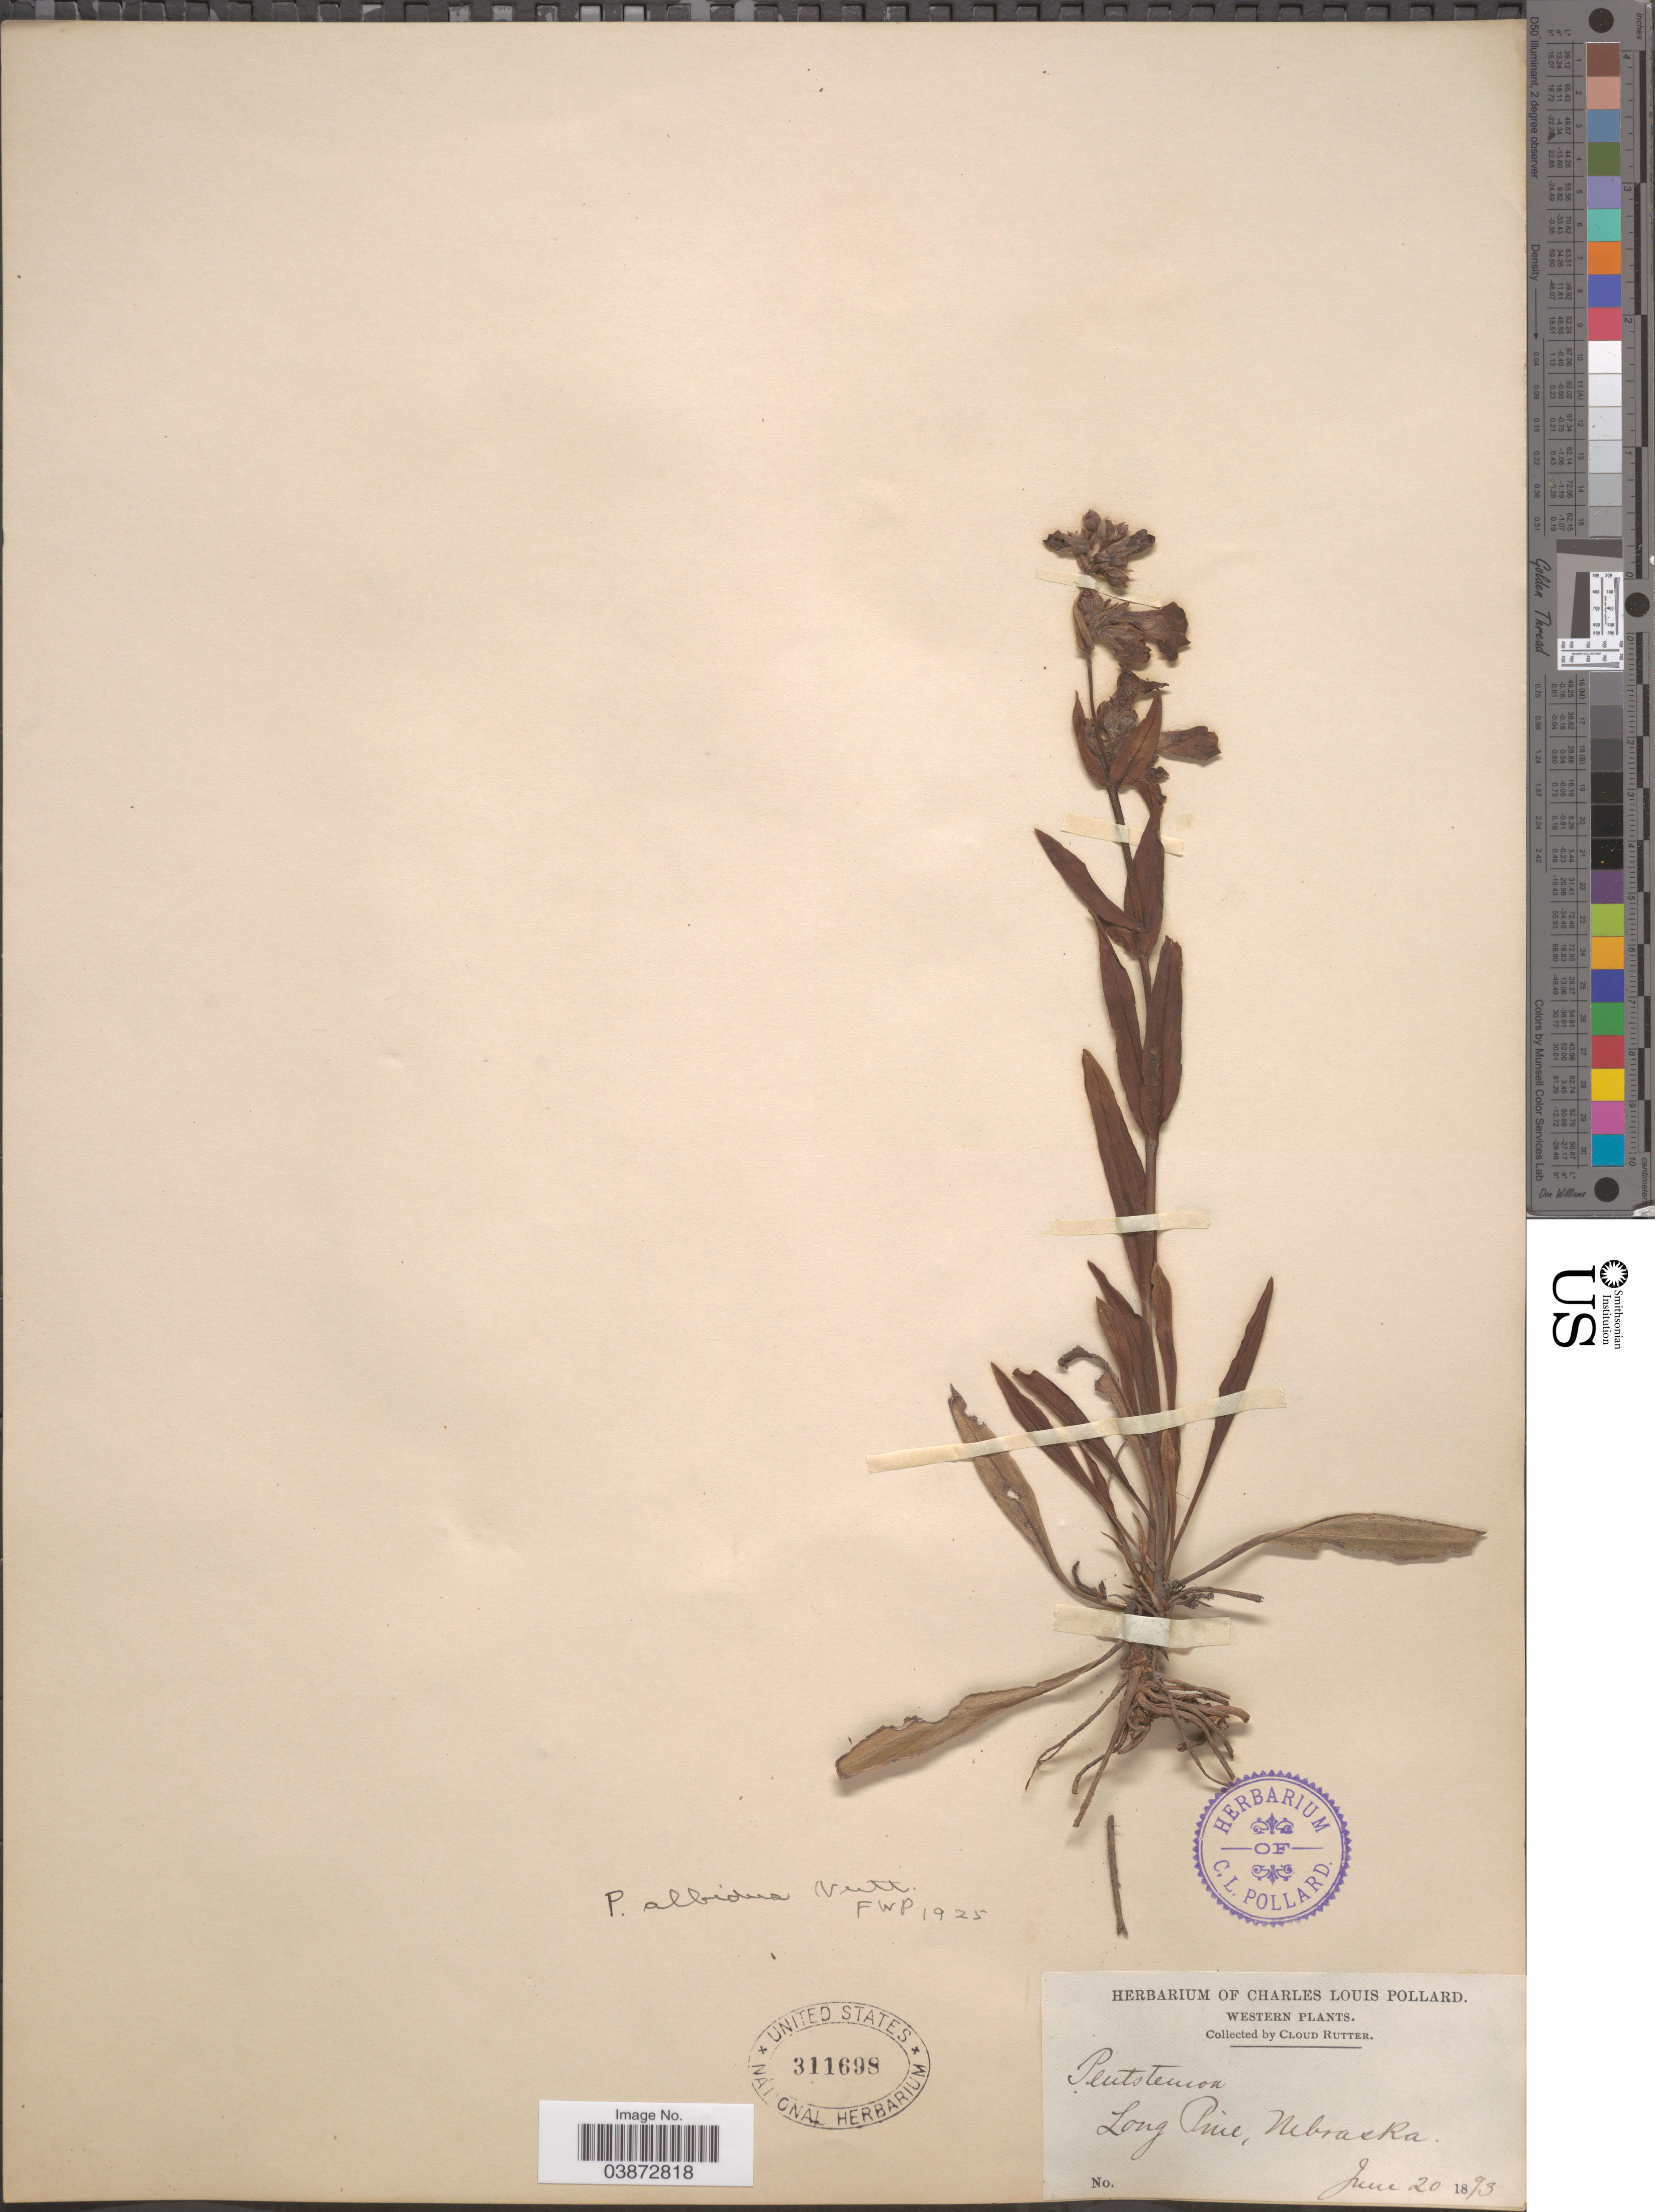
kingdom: Plantae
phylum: Tracheophyta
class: Magnoliopsida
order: Lamiales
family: Plantaginaceae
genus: Penstemon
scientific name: Penstemon albidus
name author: Nutt.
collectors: C. Rutter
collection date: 1893-06-20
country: United States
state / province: Nebraska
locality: Western. Long Pine.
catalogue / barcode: US 311698